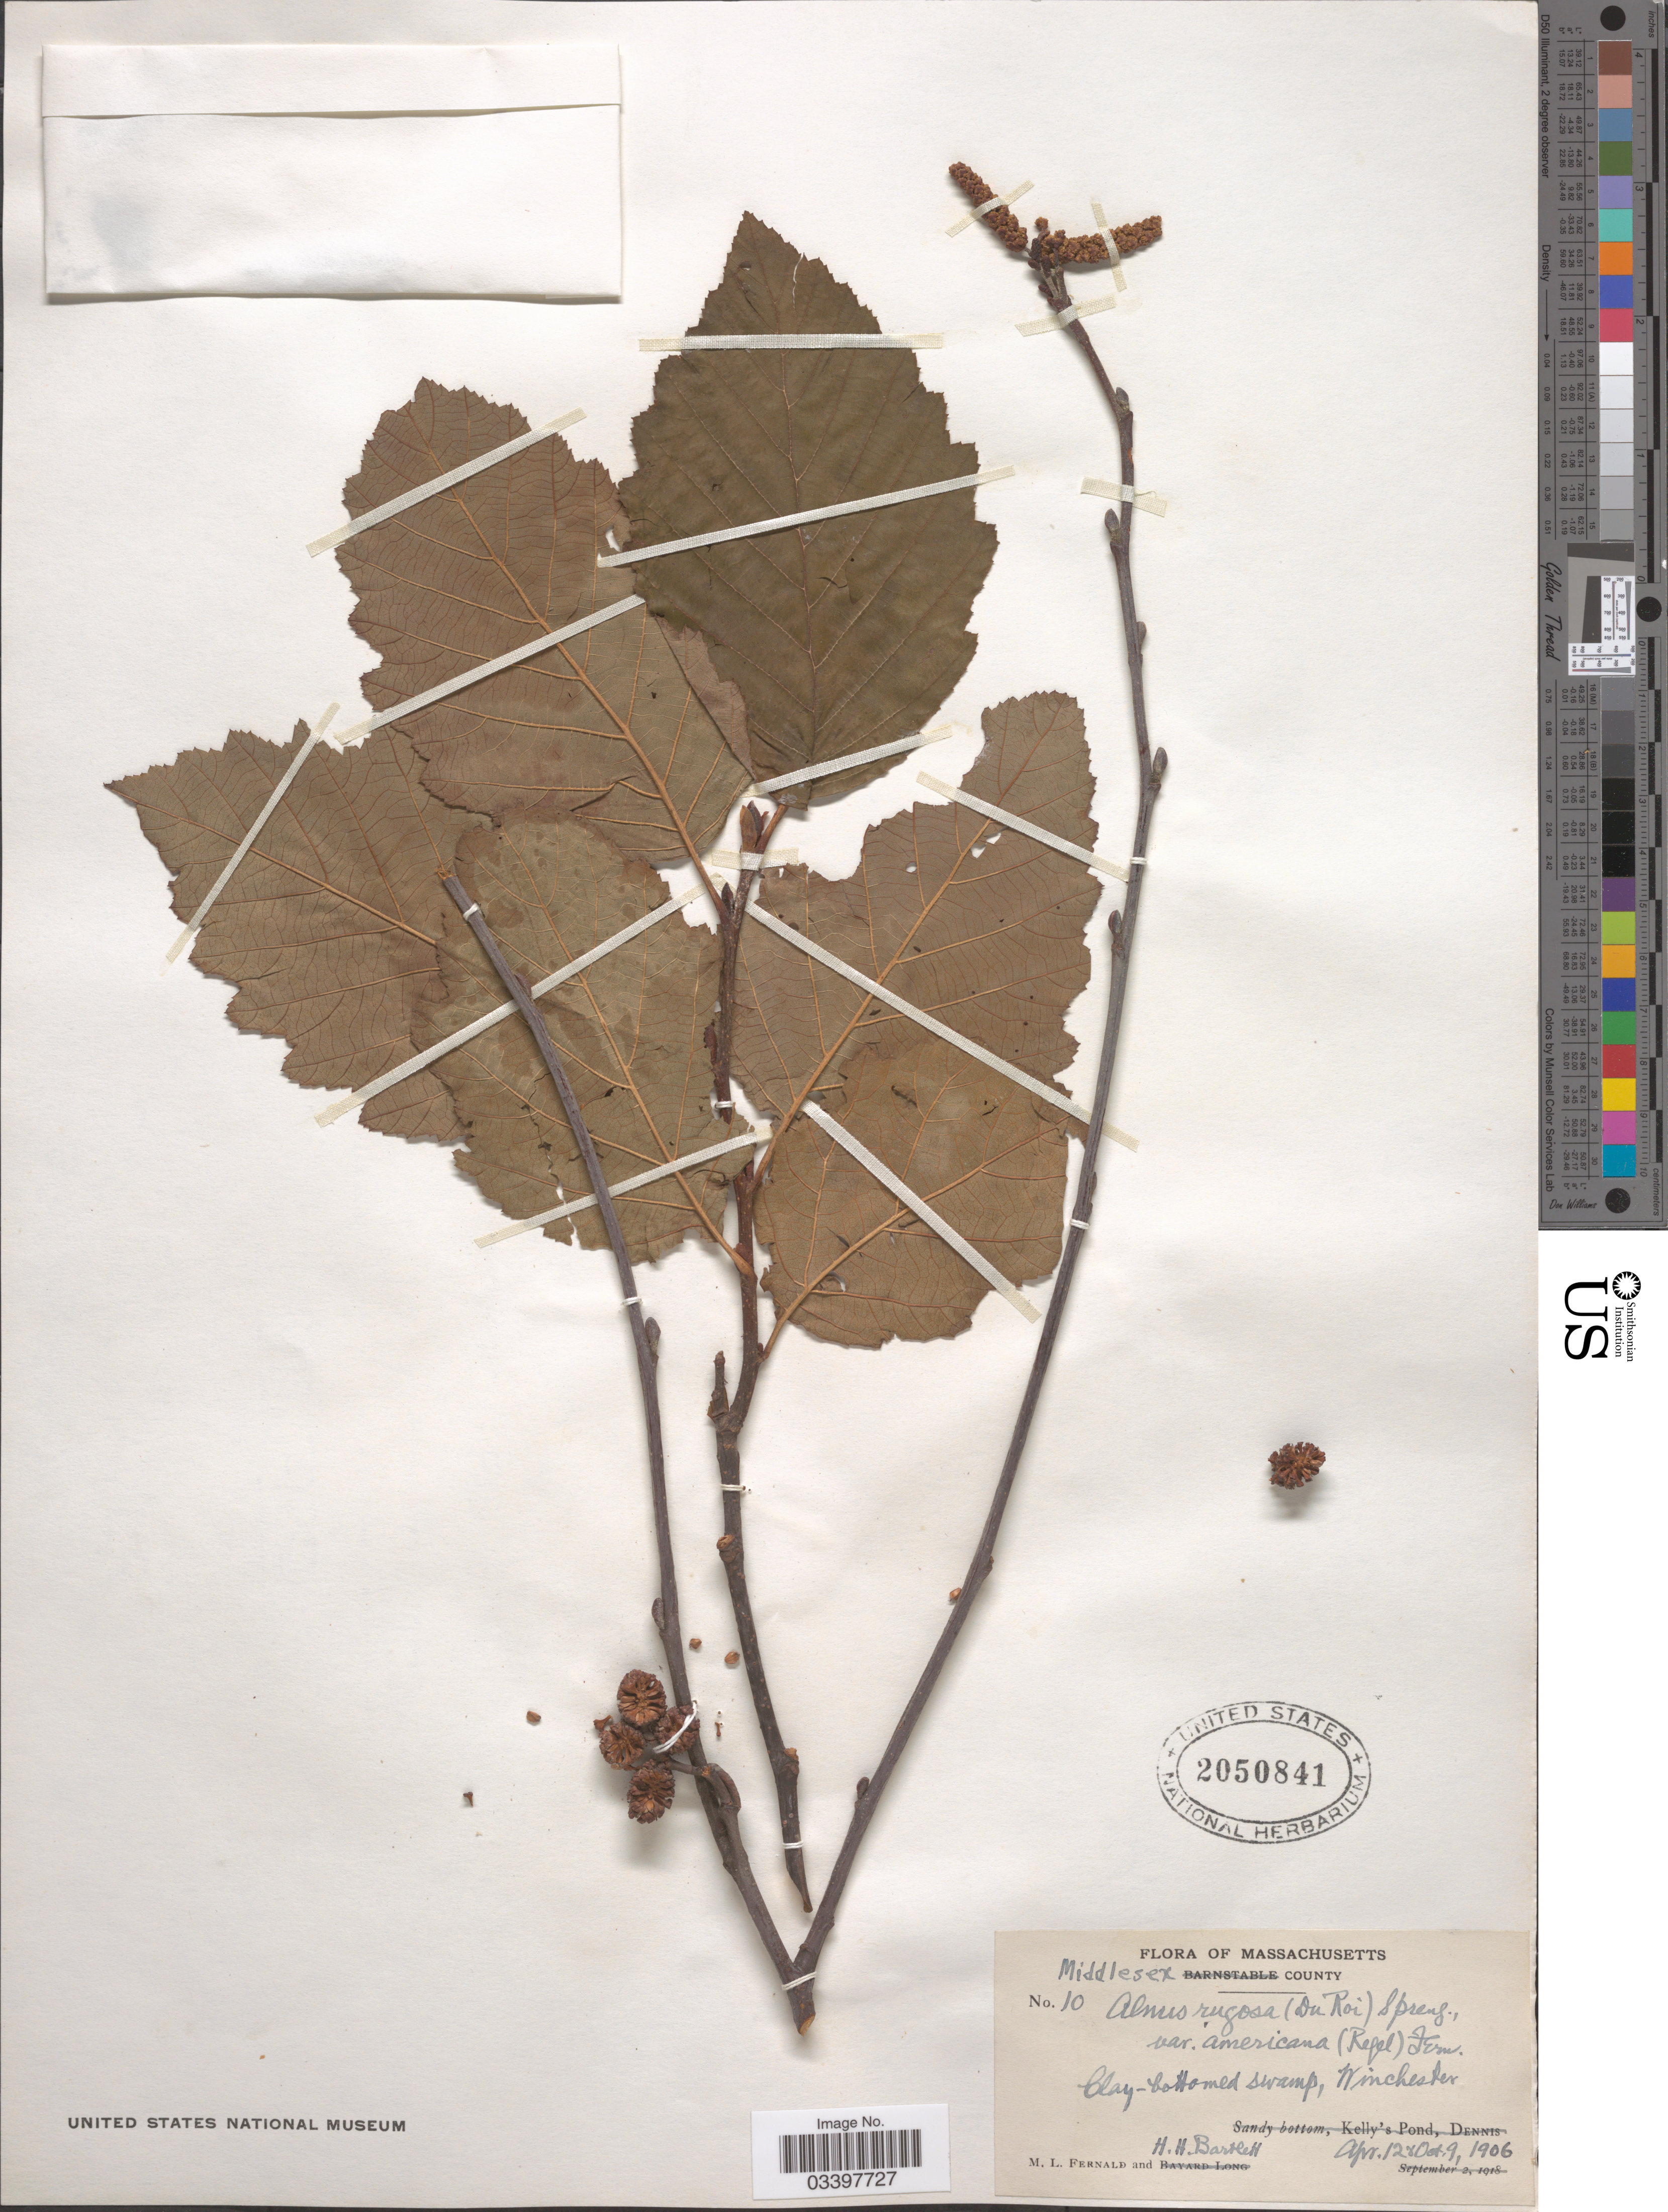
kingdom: Plantae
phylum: Tracheophyta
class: Magnoliopsida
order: Fagales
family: Betulaceae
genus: Alnus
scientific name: Alnus incana subsp. rugosa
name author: (Du Roi) R.T. Clausen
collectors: M. L. Fernald & H. H. Bartlett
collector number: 10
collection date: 1906-04-12/1906-10-09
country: United States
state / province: Massachusetts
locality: Middlesex County. Clay-bottomed swamp, Winchester.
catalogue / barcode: US 2050841